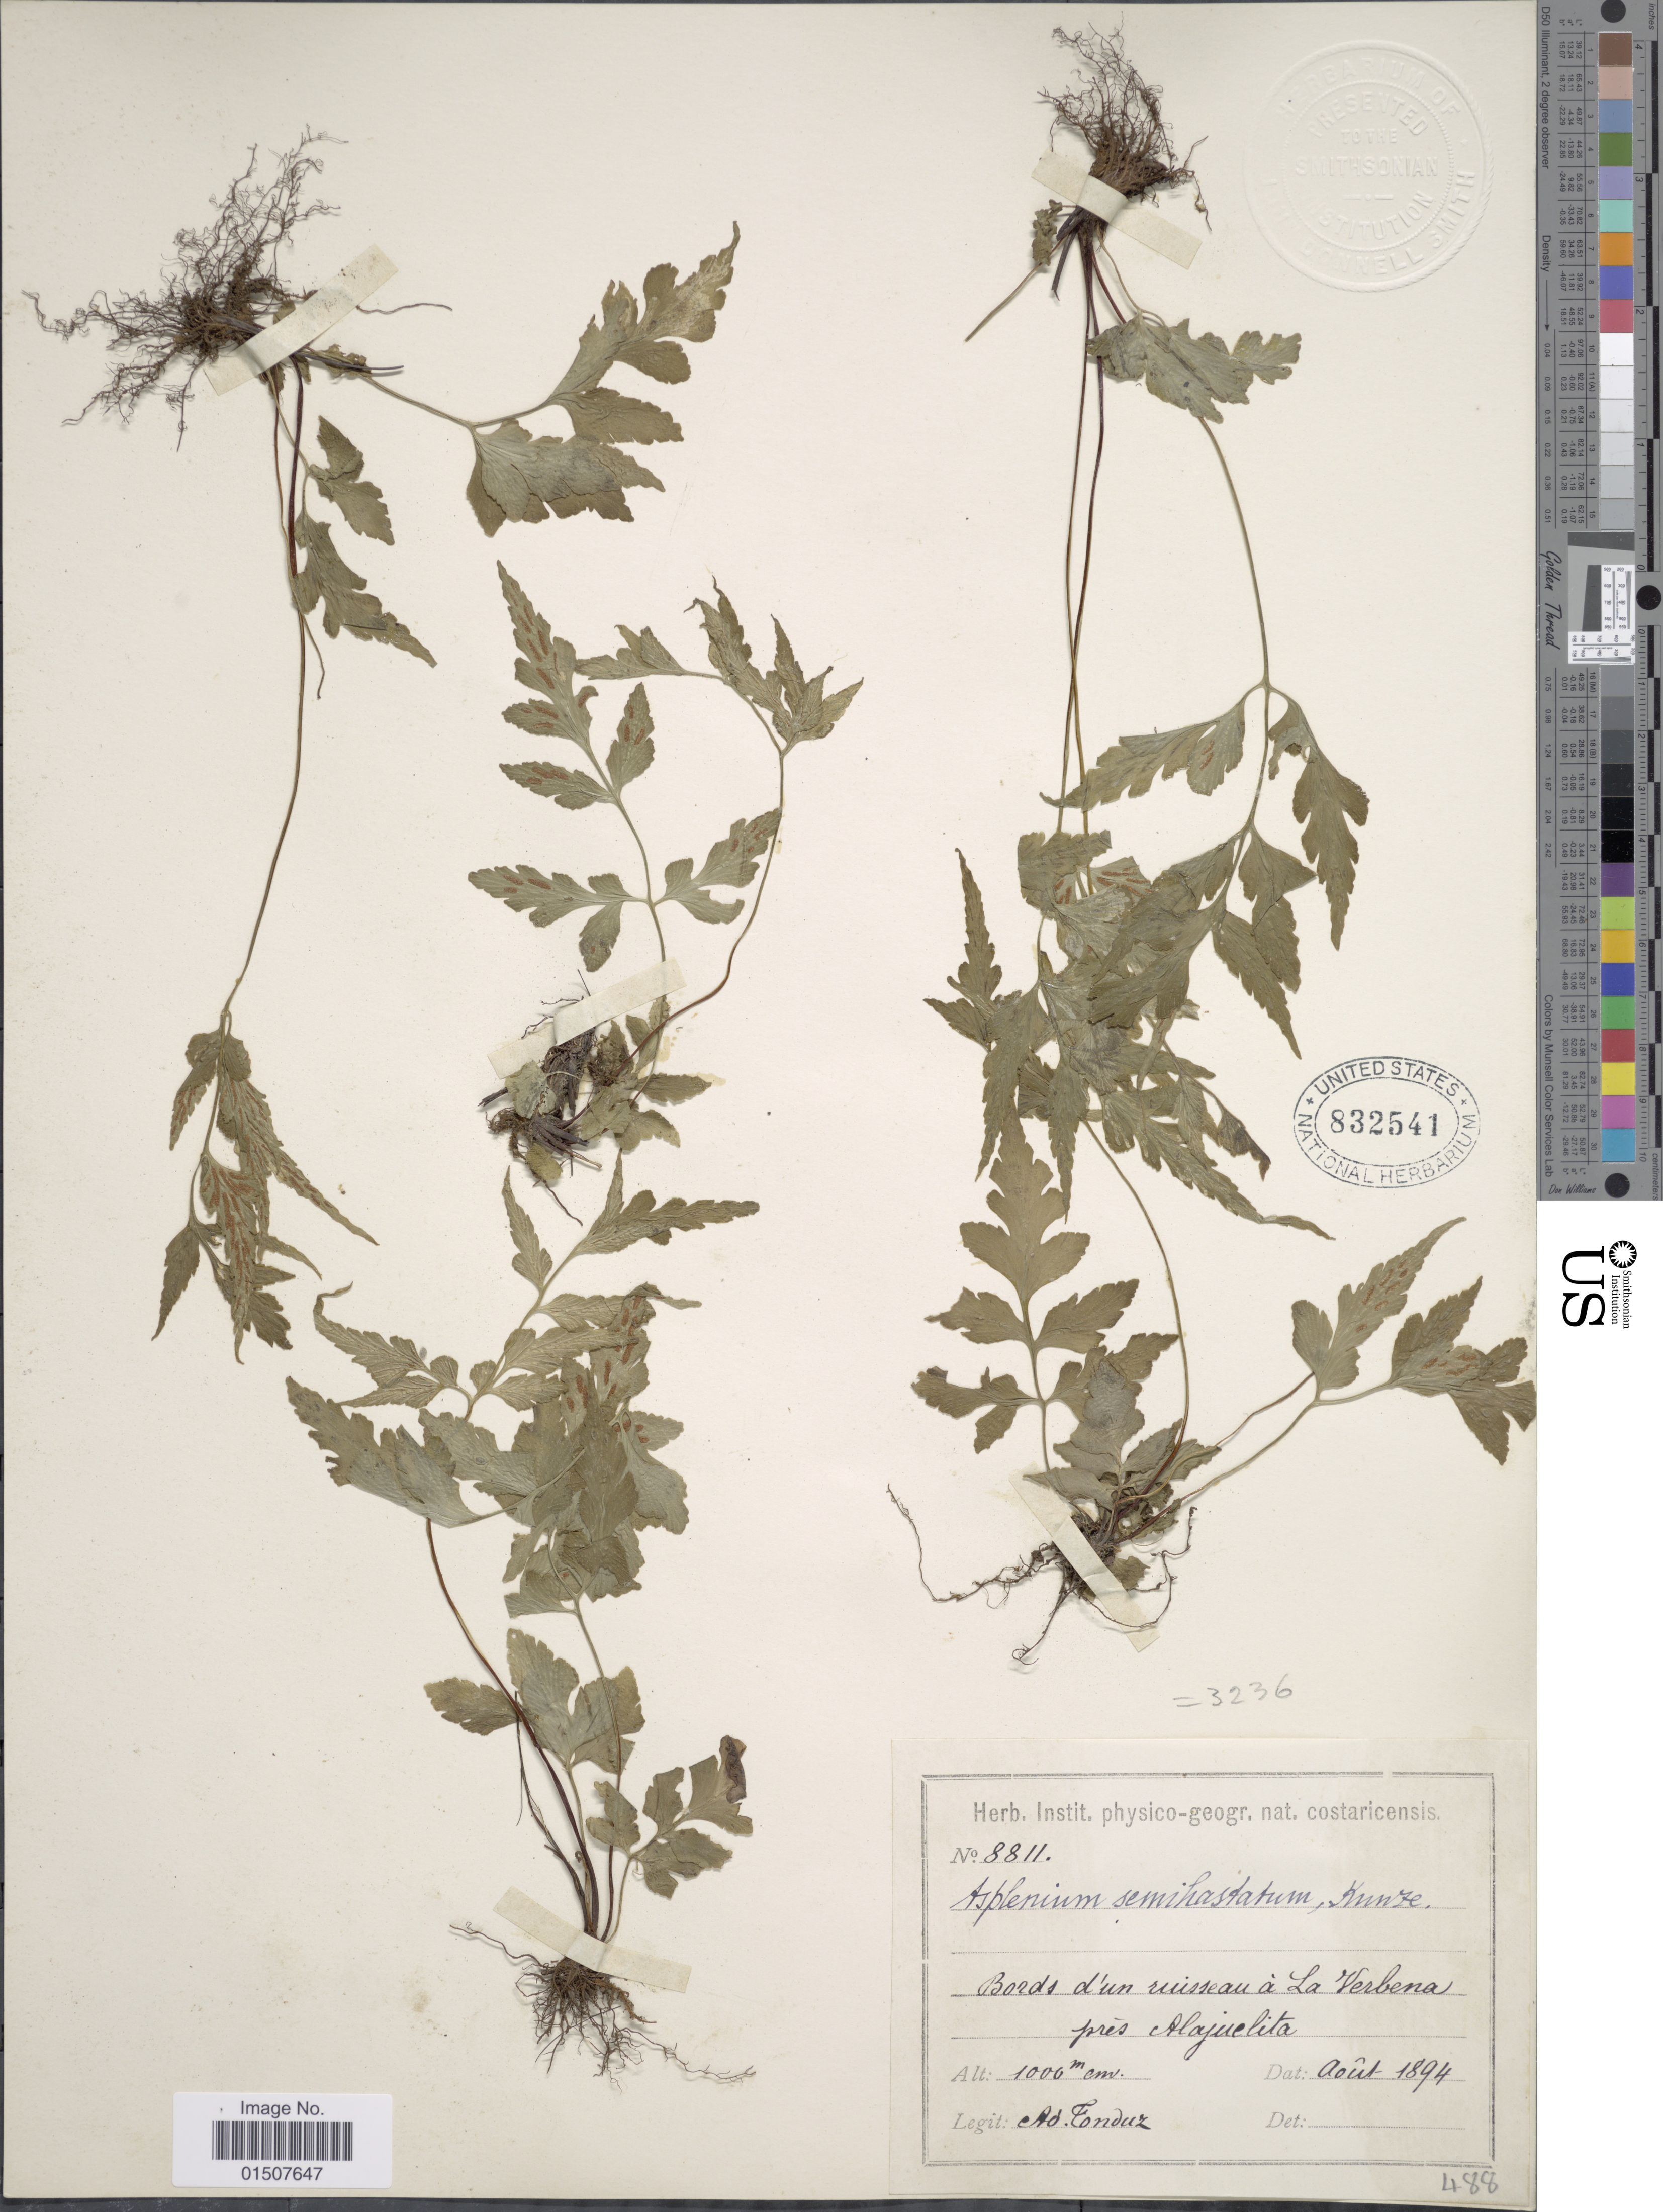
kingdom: Plantae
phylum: Tracheophyta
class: Polypodiopsida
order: Polypodiales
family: Aspleniaceae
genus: Asplenium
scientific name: Asplenium pumilum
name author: Sw.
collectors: A. Fonduz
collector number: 8811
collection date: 1894-08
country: Costa Rica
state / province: Alajuela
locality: Bords d'un ruisseau a La Verbena pres Alajuelita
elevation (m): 1000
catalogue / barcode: US 832541